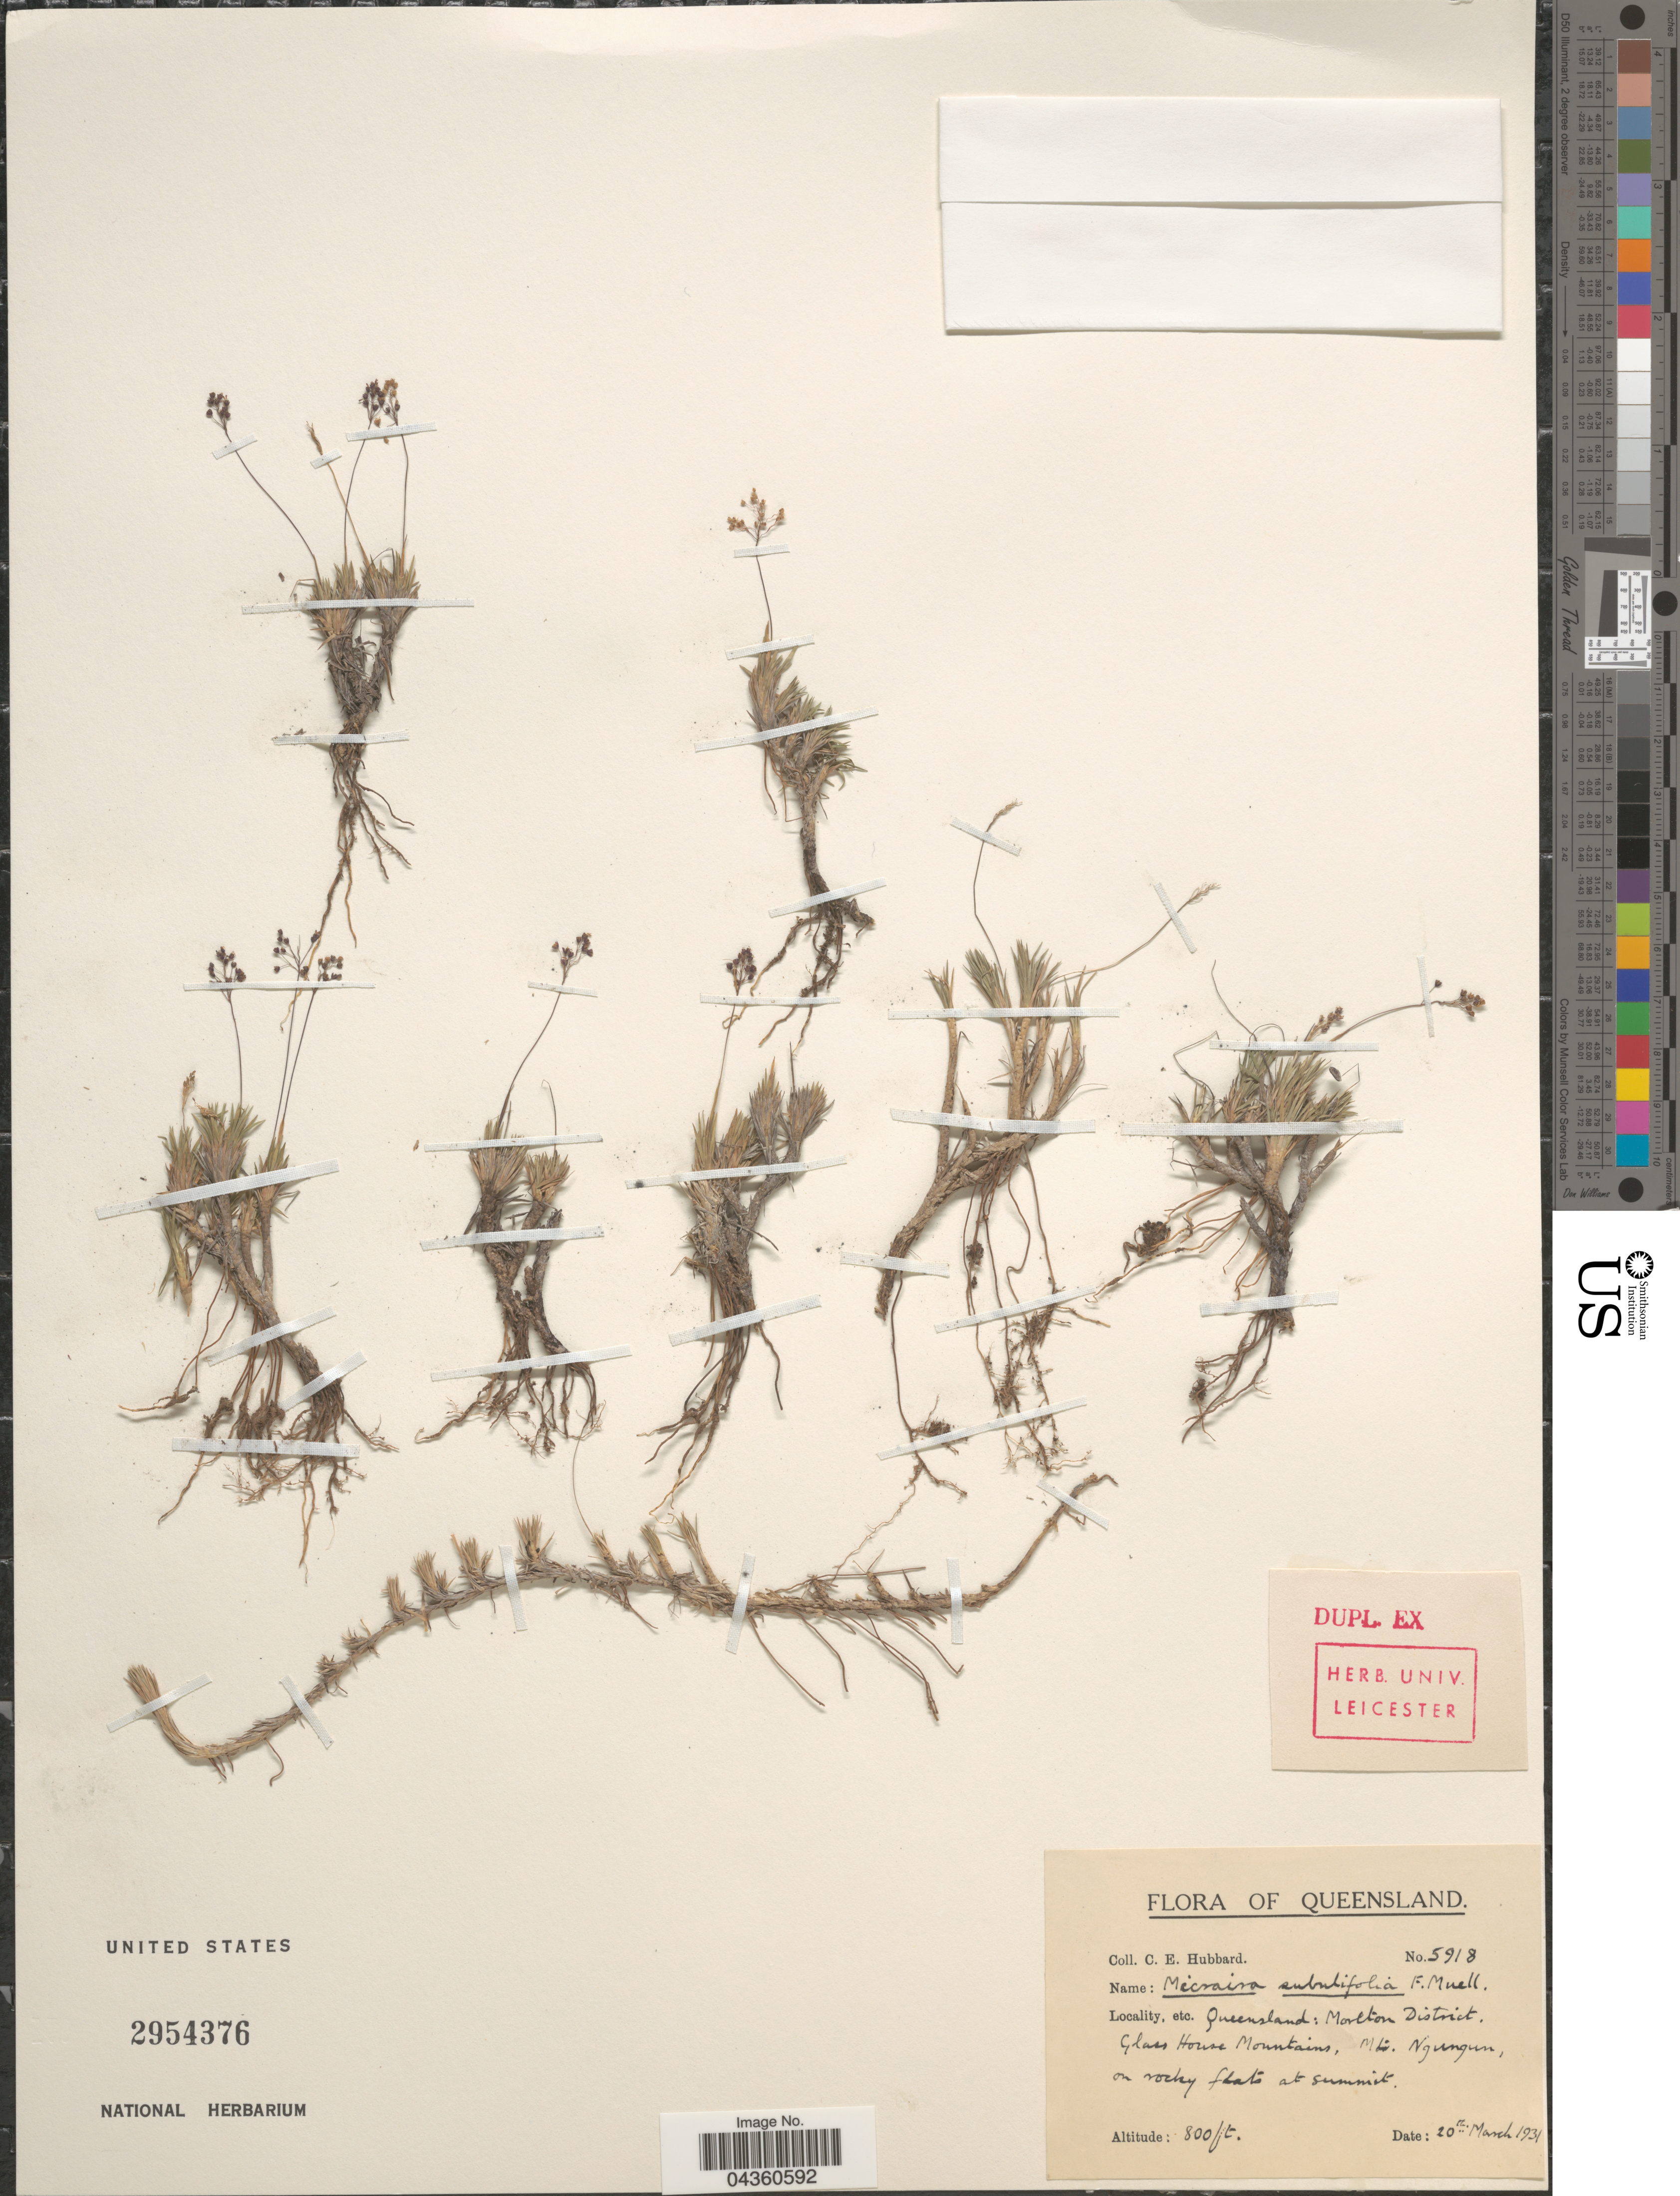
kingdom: Plantae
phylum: Tracheophyta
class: Liliopsida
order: Poales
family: Poaceae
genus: Micraira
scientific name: Micraira subulifolia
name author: F. Muell.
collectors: C. E. Hubbard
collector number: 5918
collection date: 1931-03-20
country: Australia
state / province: Queensland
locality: Moreton District. Glass House Mountains, Mt. Ngungun, on rocky flats at summit.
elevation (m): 244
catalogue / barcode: US 2954376